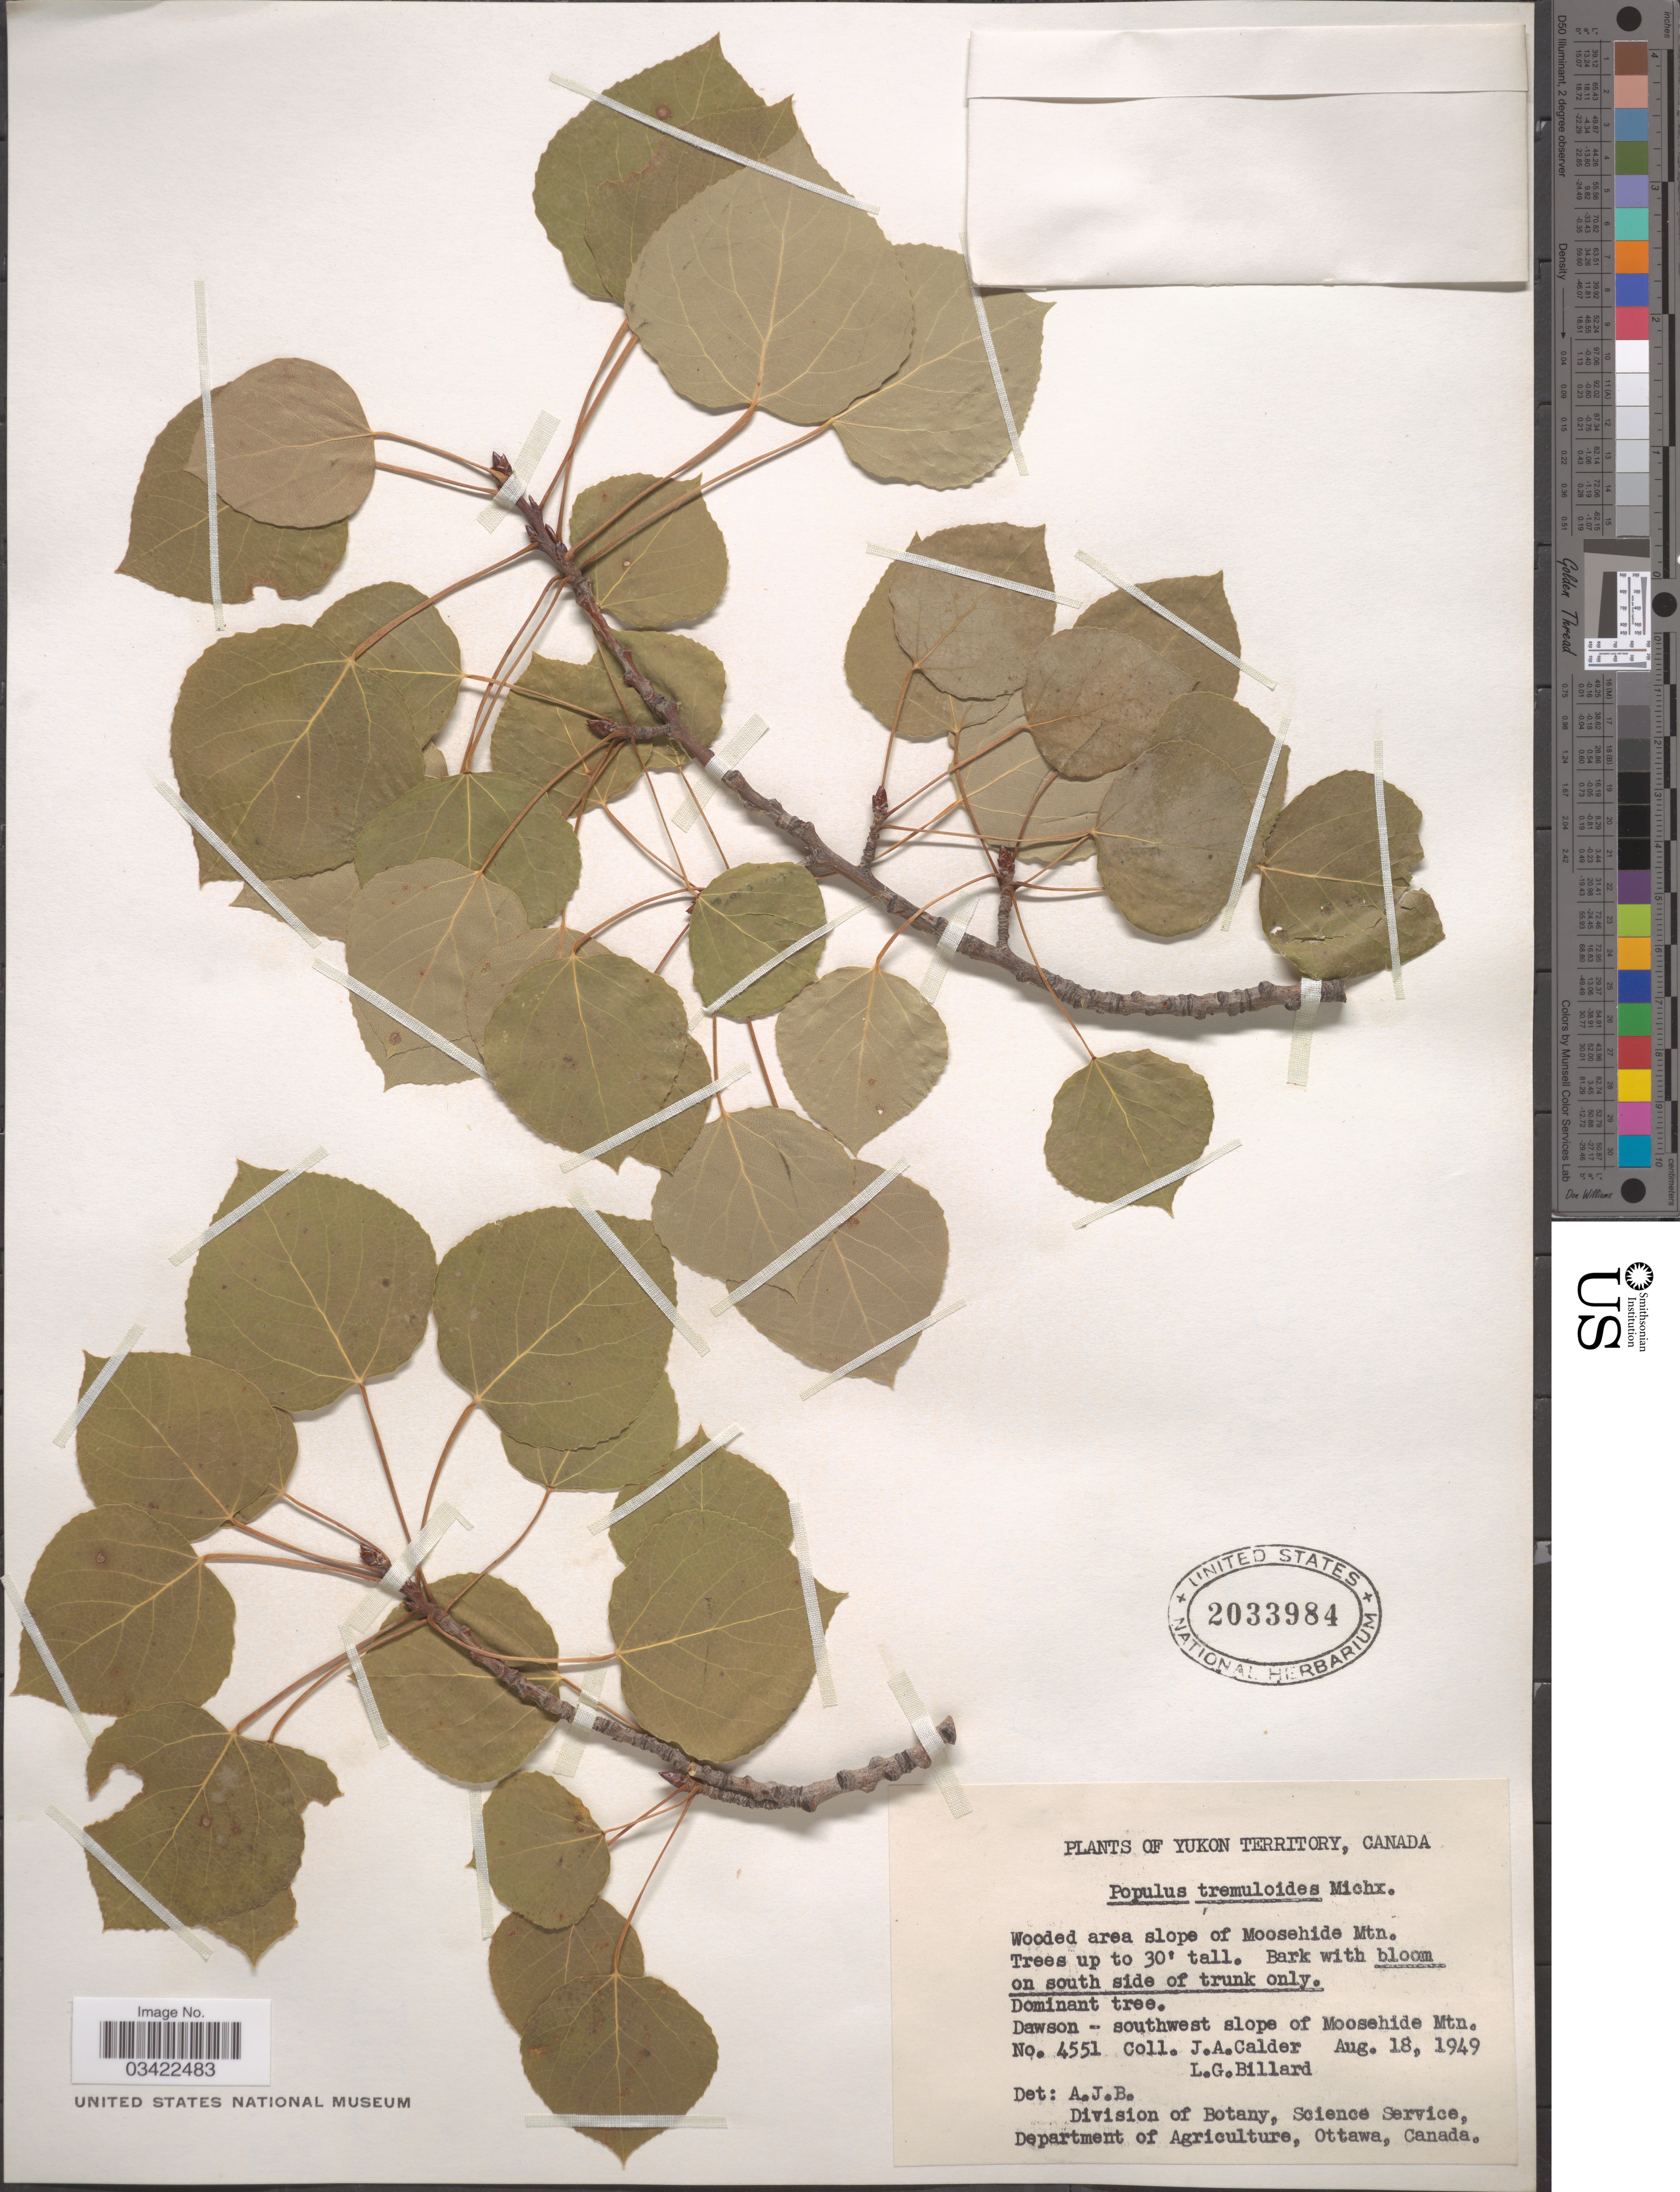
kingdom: Plantae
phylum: Tracheophyta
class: Magnoliopsida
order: Malpighiales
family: Salicaceae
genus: Populus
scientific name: Populus tremuloides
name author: Michx.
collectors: J. A. Calder & L. Billard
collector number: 4551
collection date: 1949-08-18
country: Canada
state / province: Yukon Territory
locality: Wooded area slope of Moosehide Mtn. Dawson-southwest slope of Moosehide Mtn.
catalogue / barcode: US 2033984